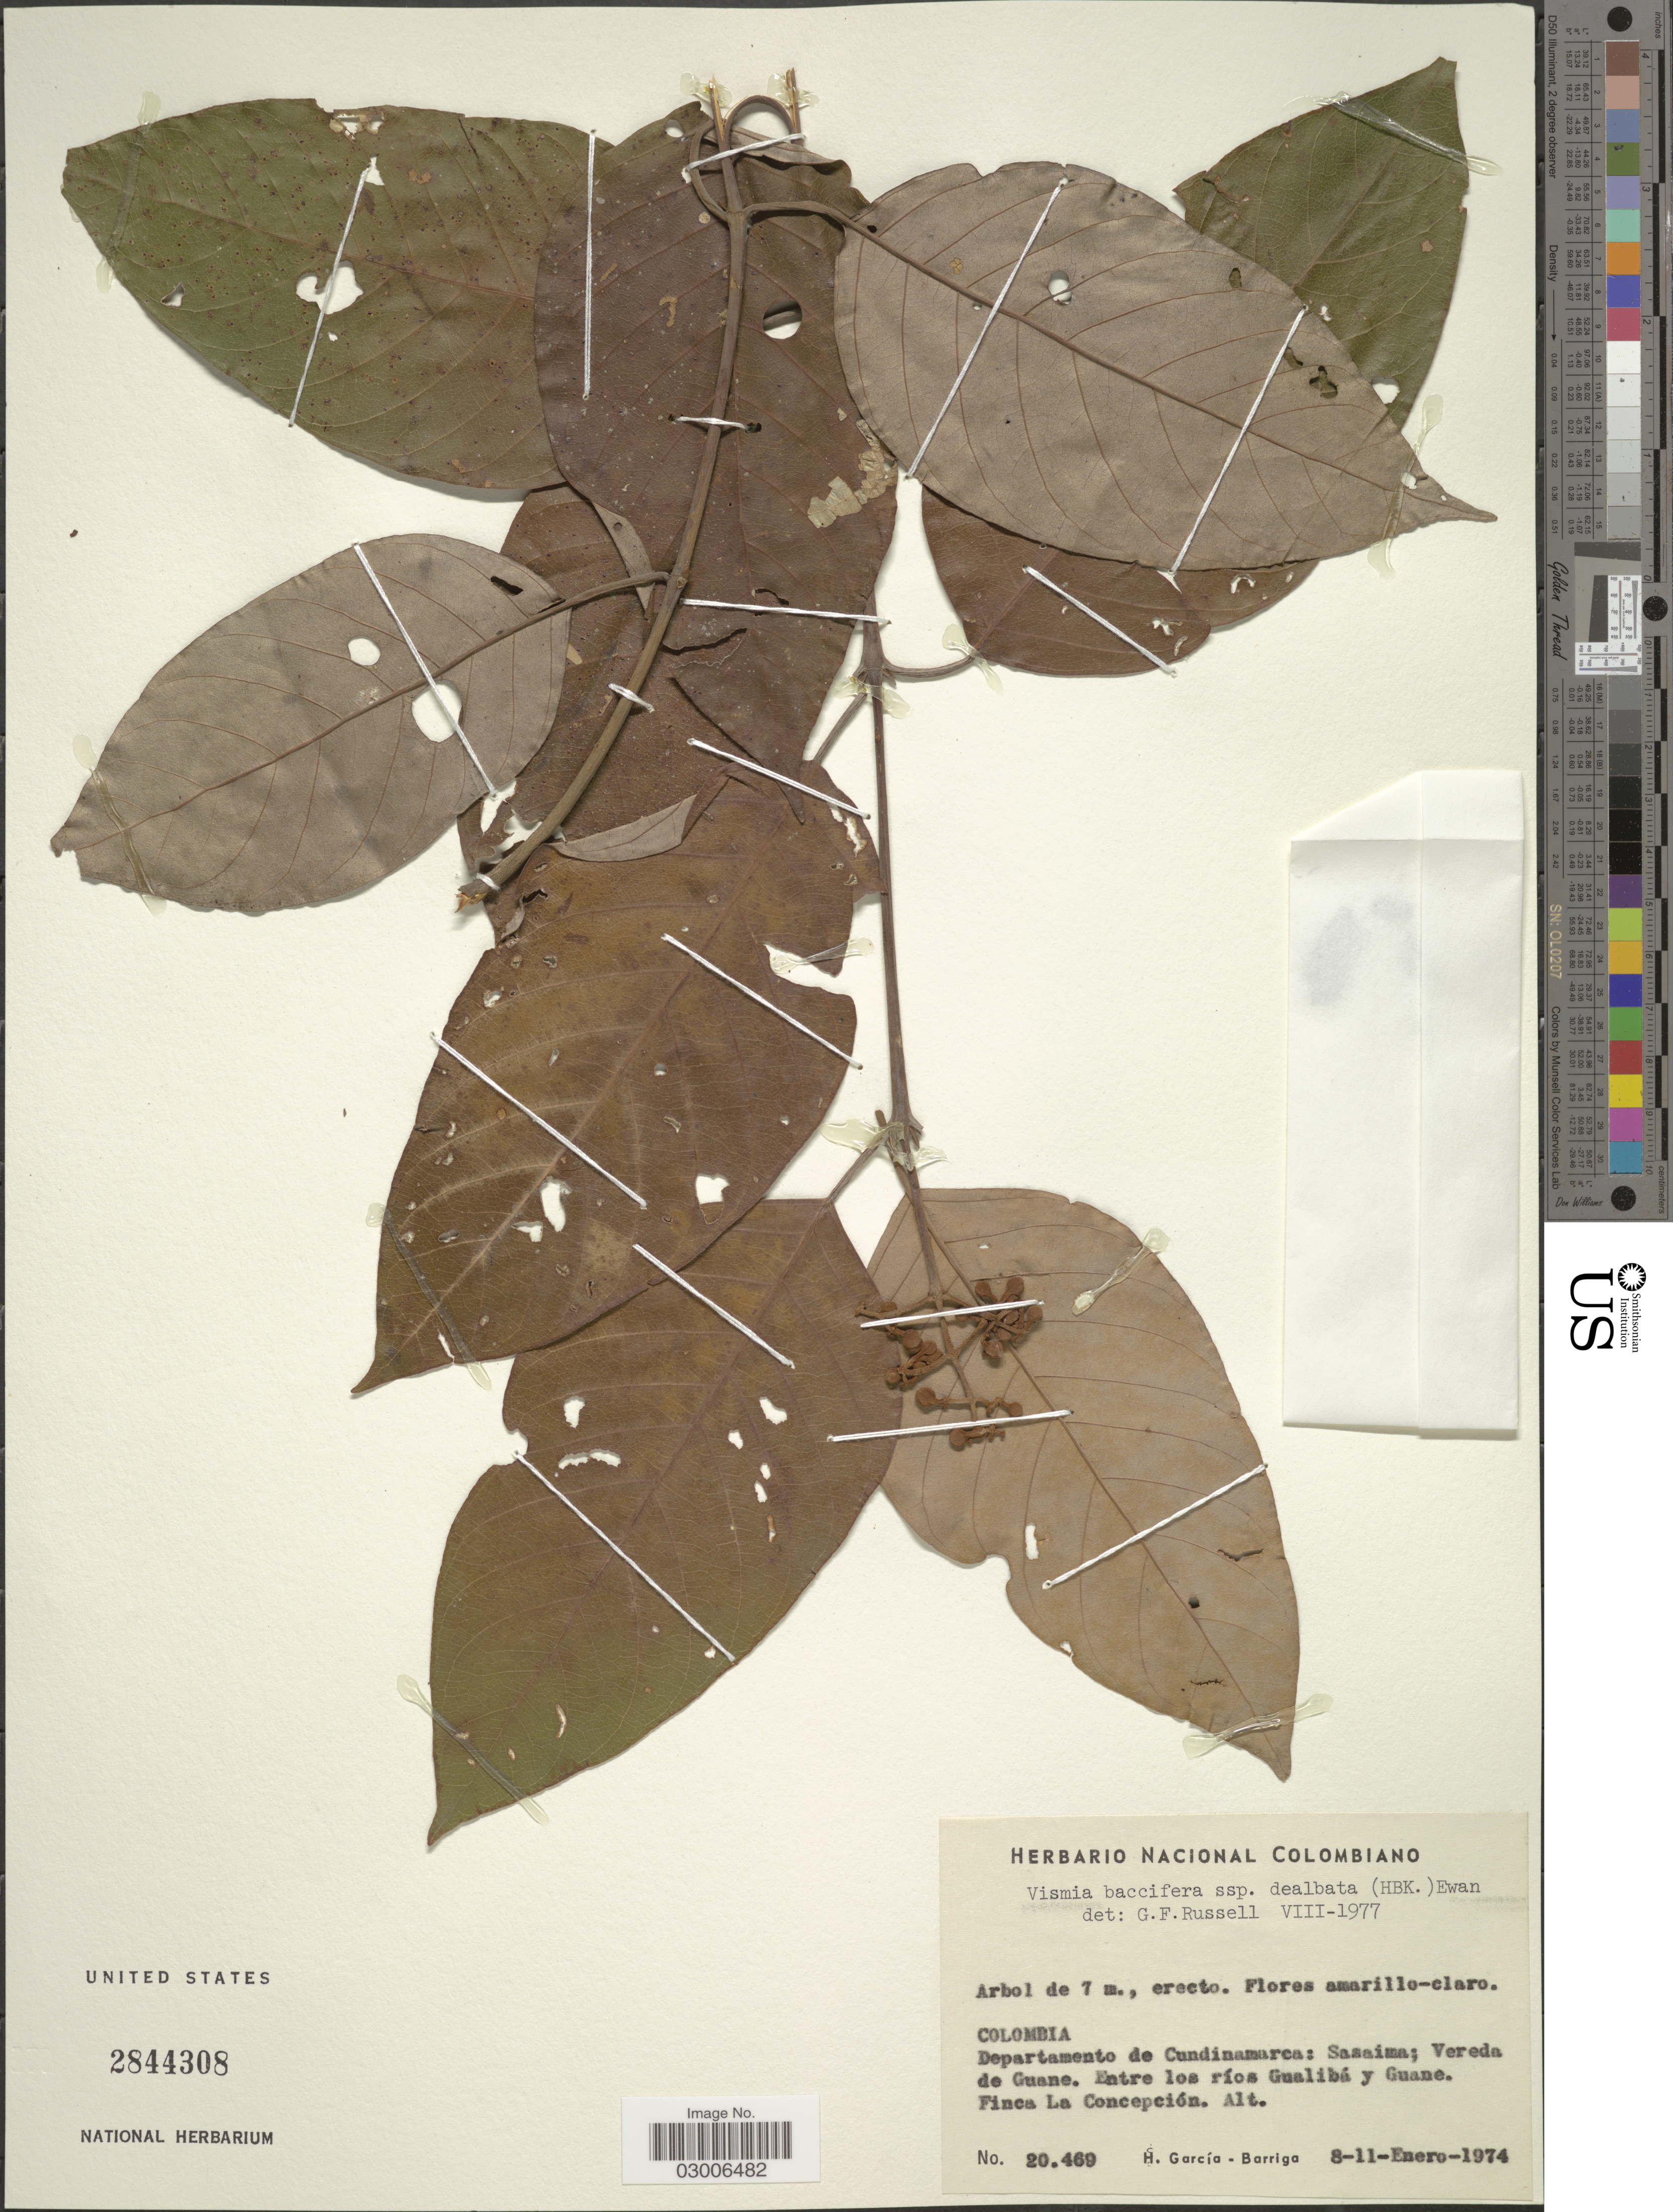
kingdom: Plantae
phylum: Tracheophyta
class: Magnoliopsida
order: Malpighiales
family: Hypericaceae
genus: Vismia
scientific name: Vismia baccifera subsp. baccifera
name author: (L.) Triana & Planch.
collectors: H. García Barriga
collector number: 20469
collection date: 1974-01-08/1974-01-11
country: Colombia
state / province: Cundinamarca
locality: Departamento de Cundinamarca: Sasaima: Vereda de Guane, Entre los ríos Gualibá y Guane. Finca La Concepción.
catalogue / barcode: US 2844308